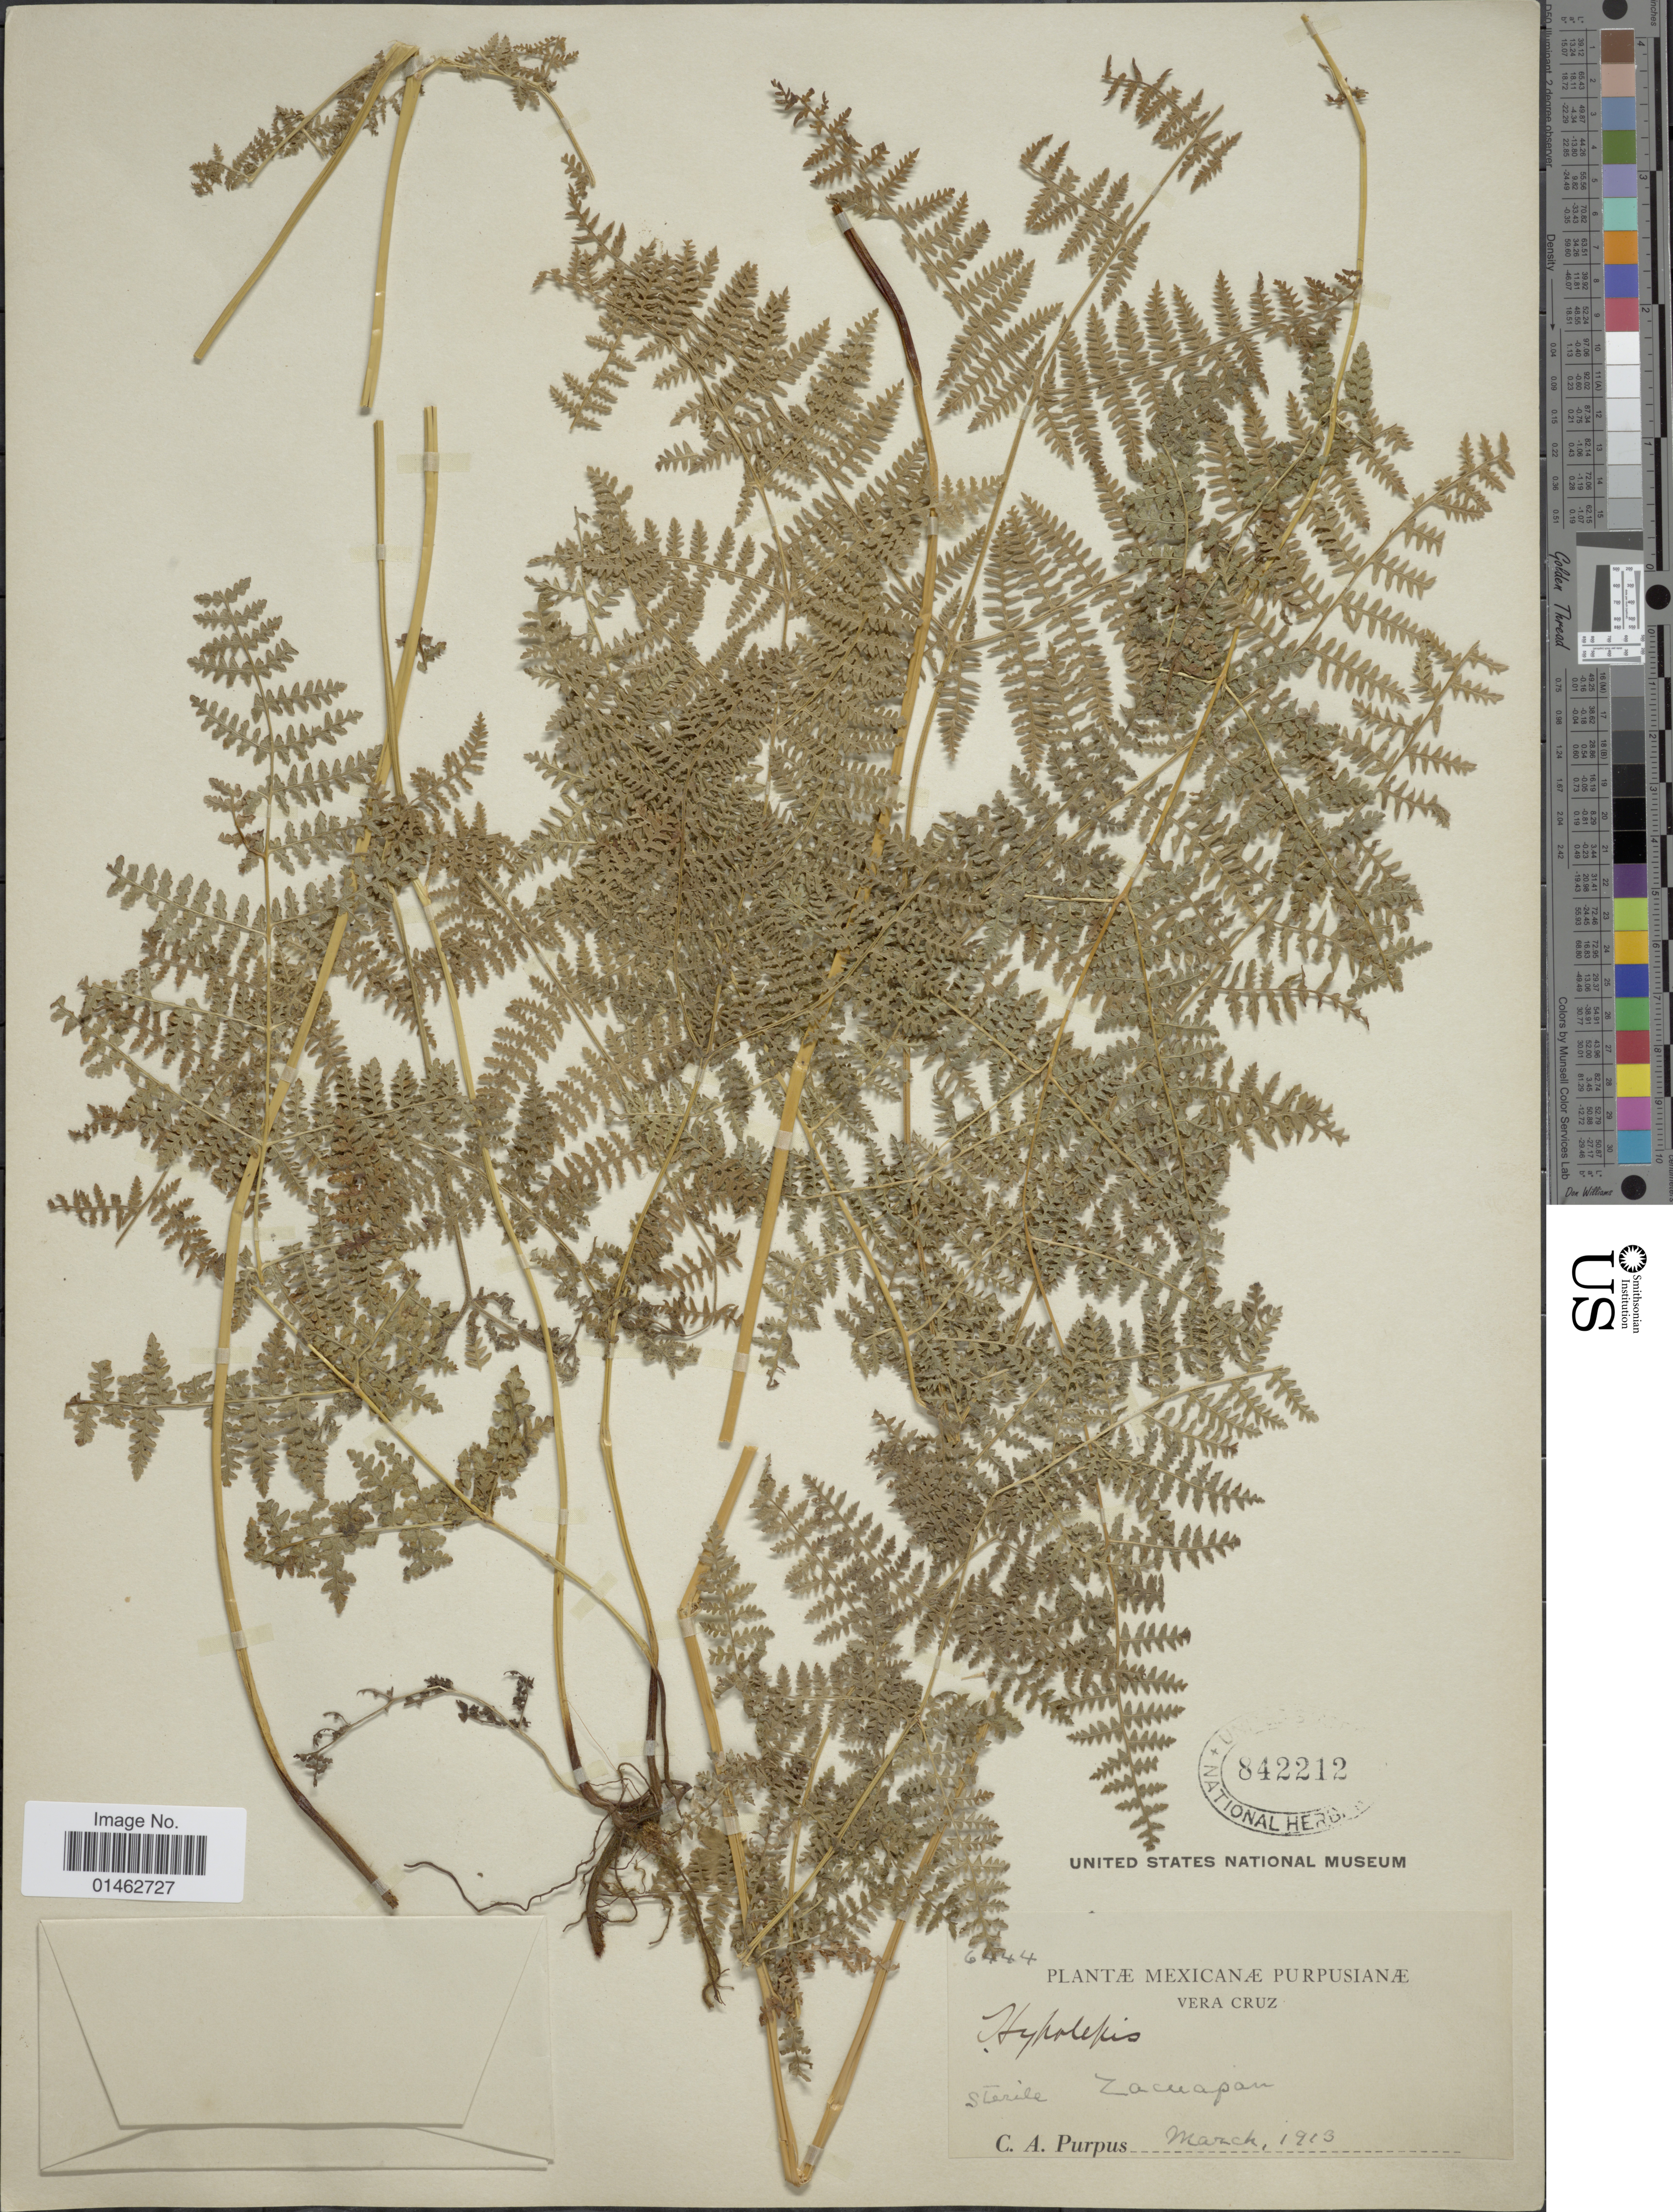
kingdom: Plantae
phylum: Tracheophyta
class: Polypodiopsida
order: Polypodiales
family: Dennstaedtiaceae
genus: Hypolepis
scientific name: Hypolepis viscosa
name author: H. Karst.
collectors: C. A. Purpus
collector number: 6444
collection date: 1913-03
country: Mexico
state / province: Veracruz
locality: Vera Cruz, Zacuapan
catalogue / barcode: US 842212